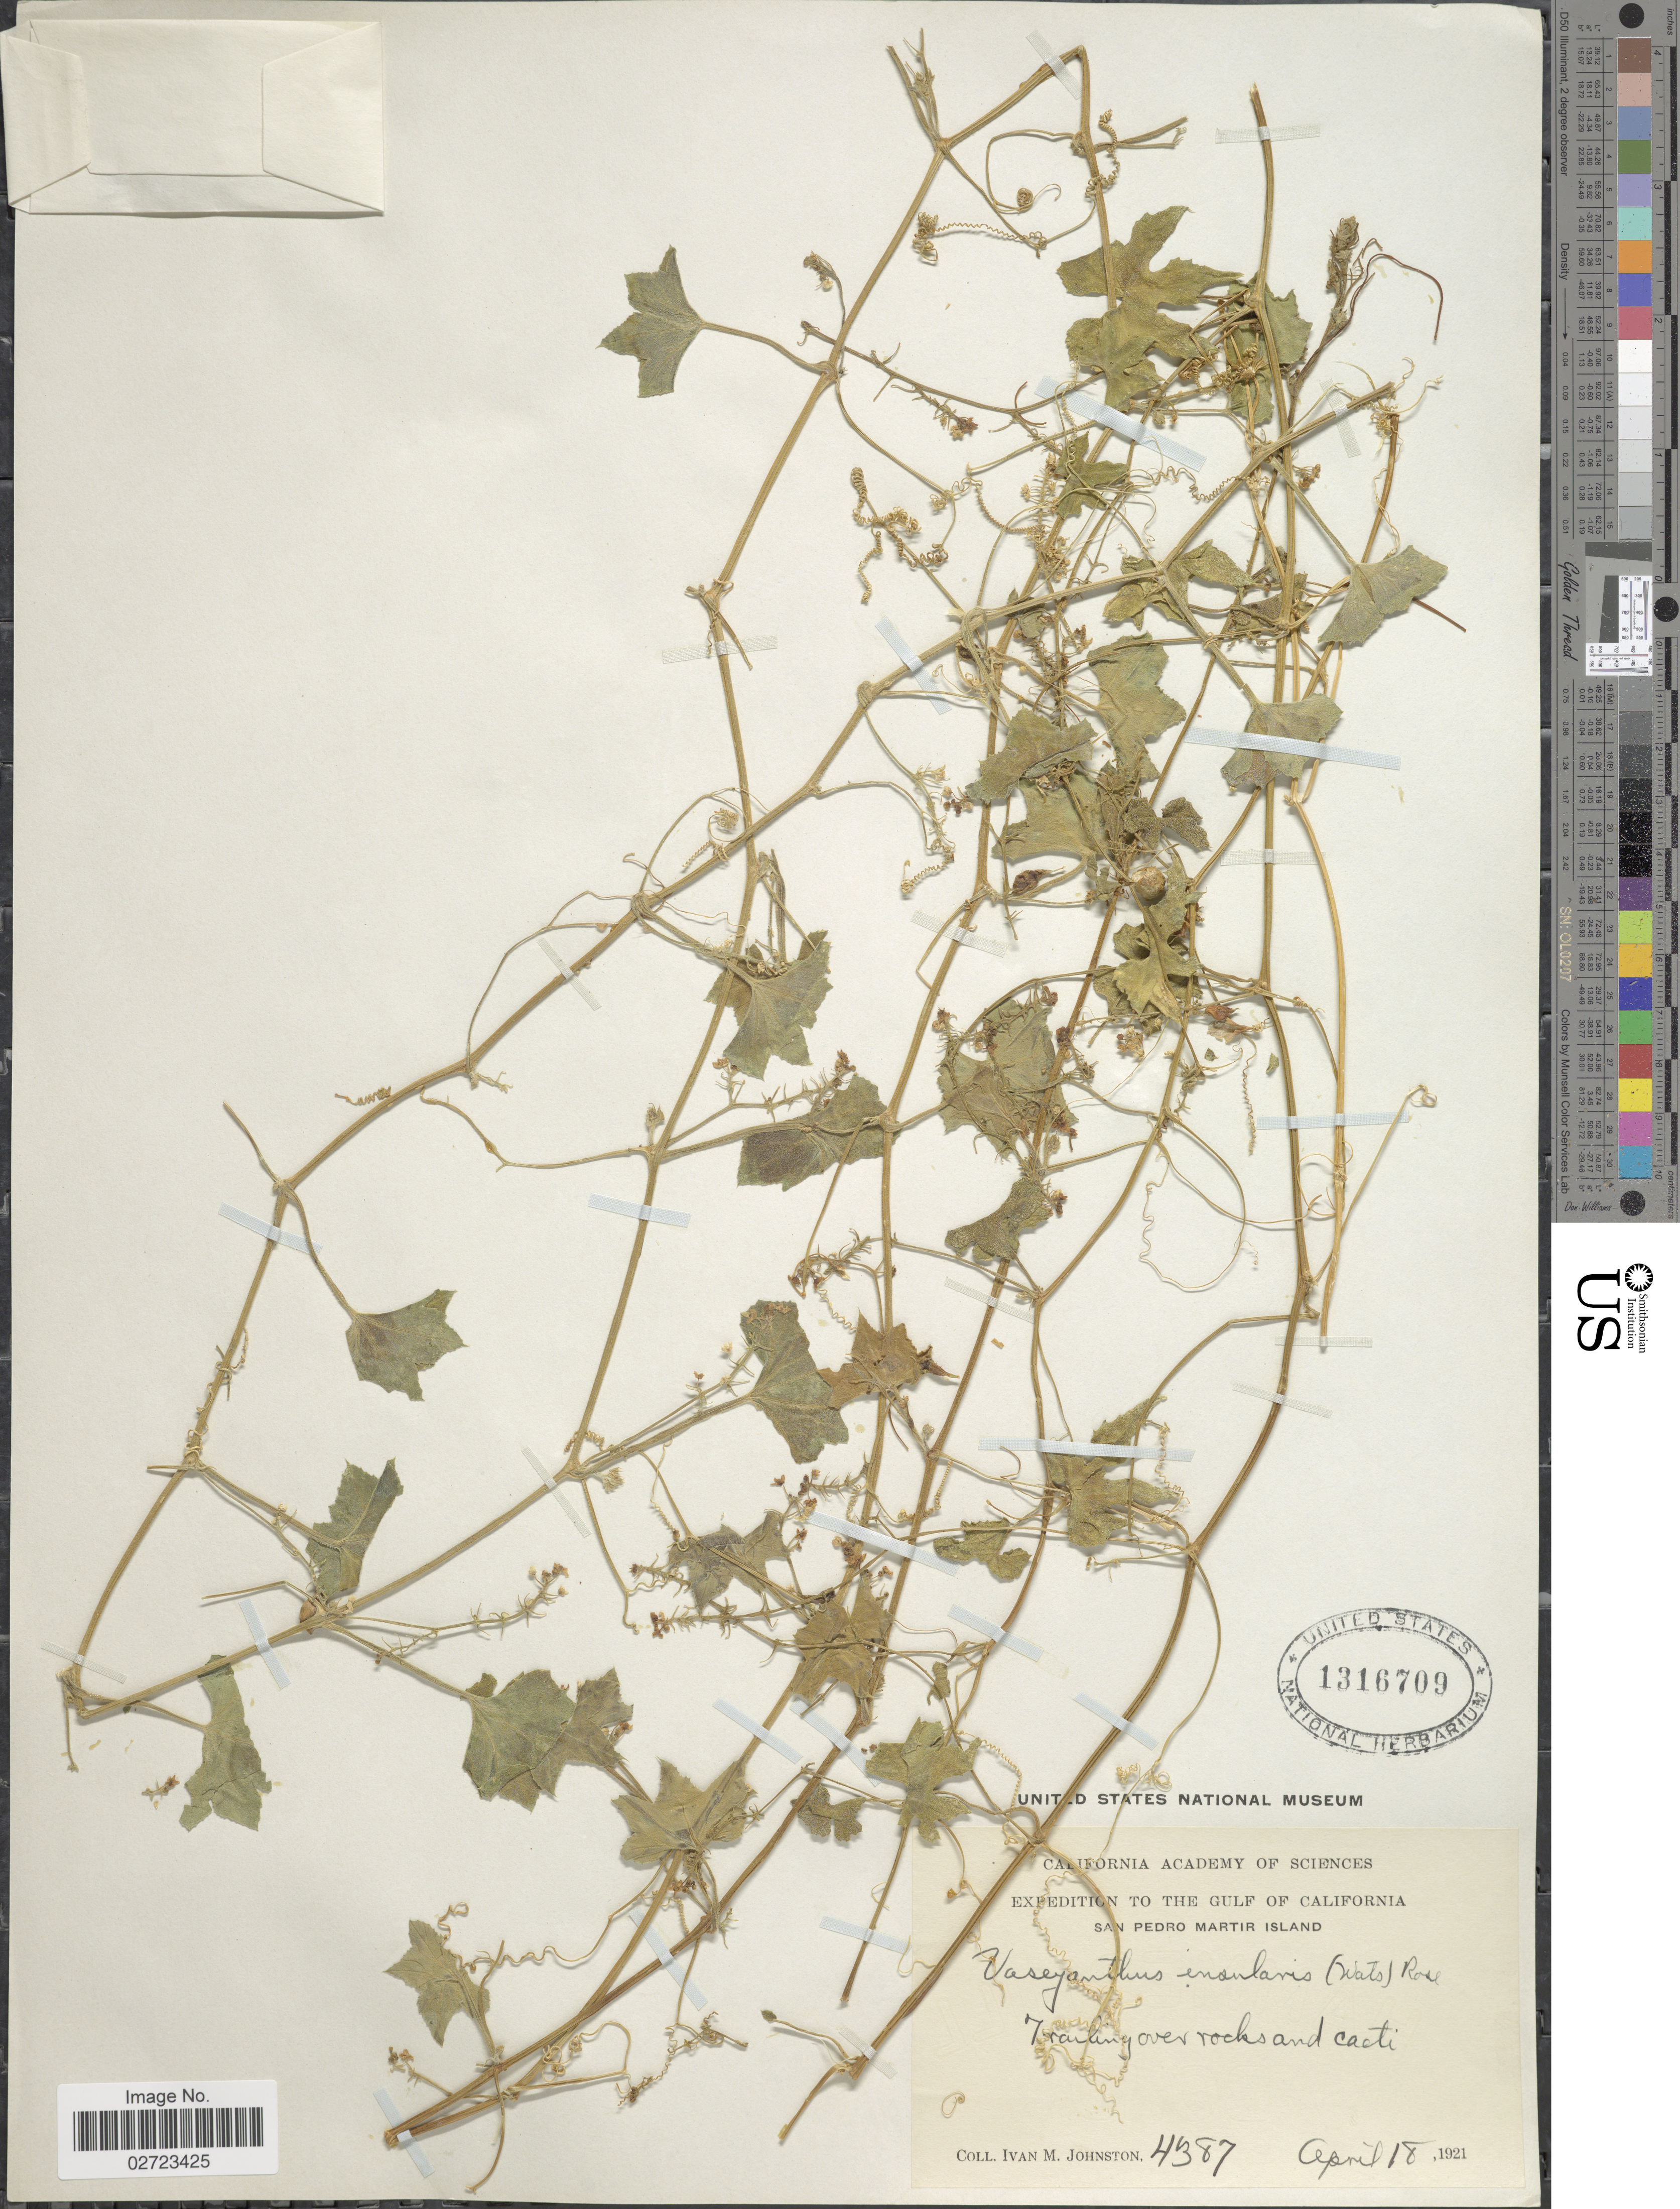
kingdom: Plantae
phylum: Tracheophyta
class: Magnoliopsida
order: Cucurbitales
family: Cucurbitaceae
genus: Echinopepon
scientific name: Echinopepon insularis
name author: S. Watson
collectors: I.M. Johnston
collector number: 4387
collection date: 1921-04-18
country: Mexico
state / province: Sonora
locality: The Gulf of California, San Pedro Martir Island, Trailing over rocks and cacti.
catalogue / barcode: US 1316709